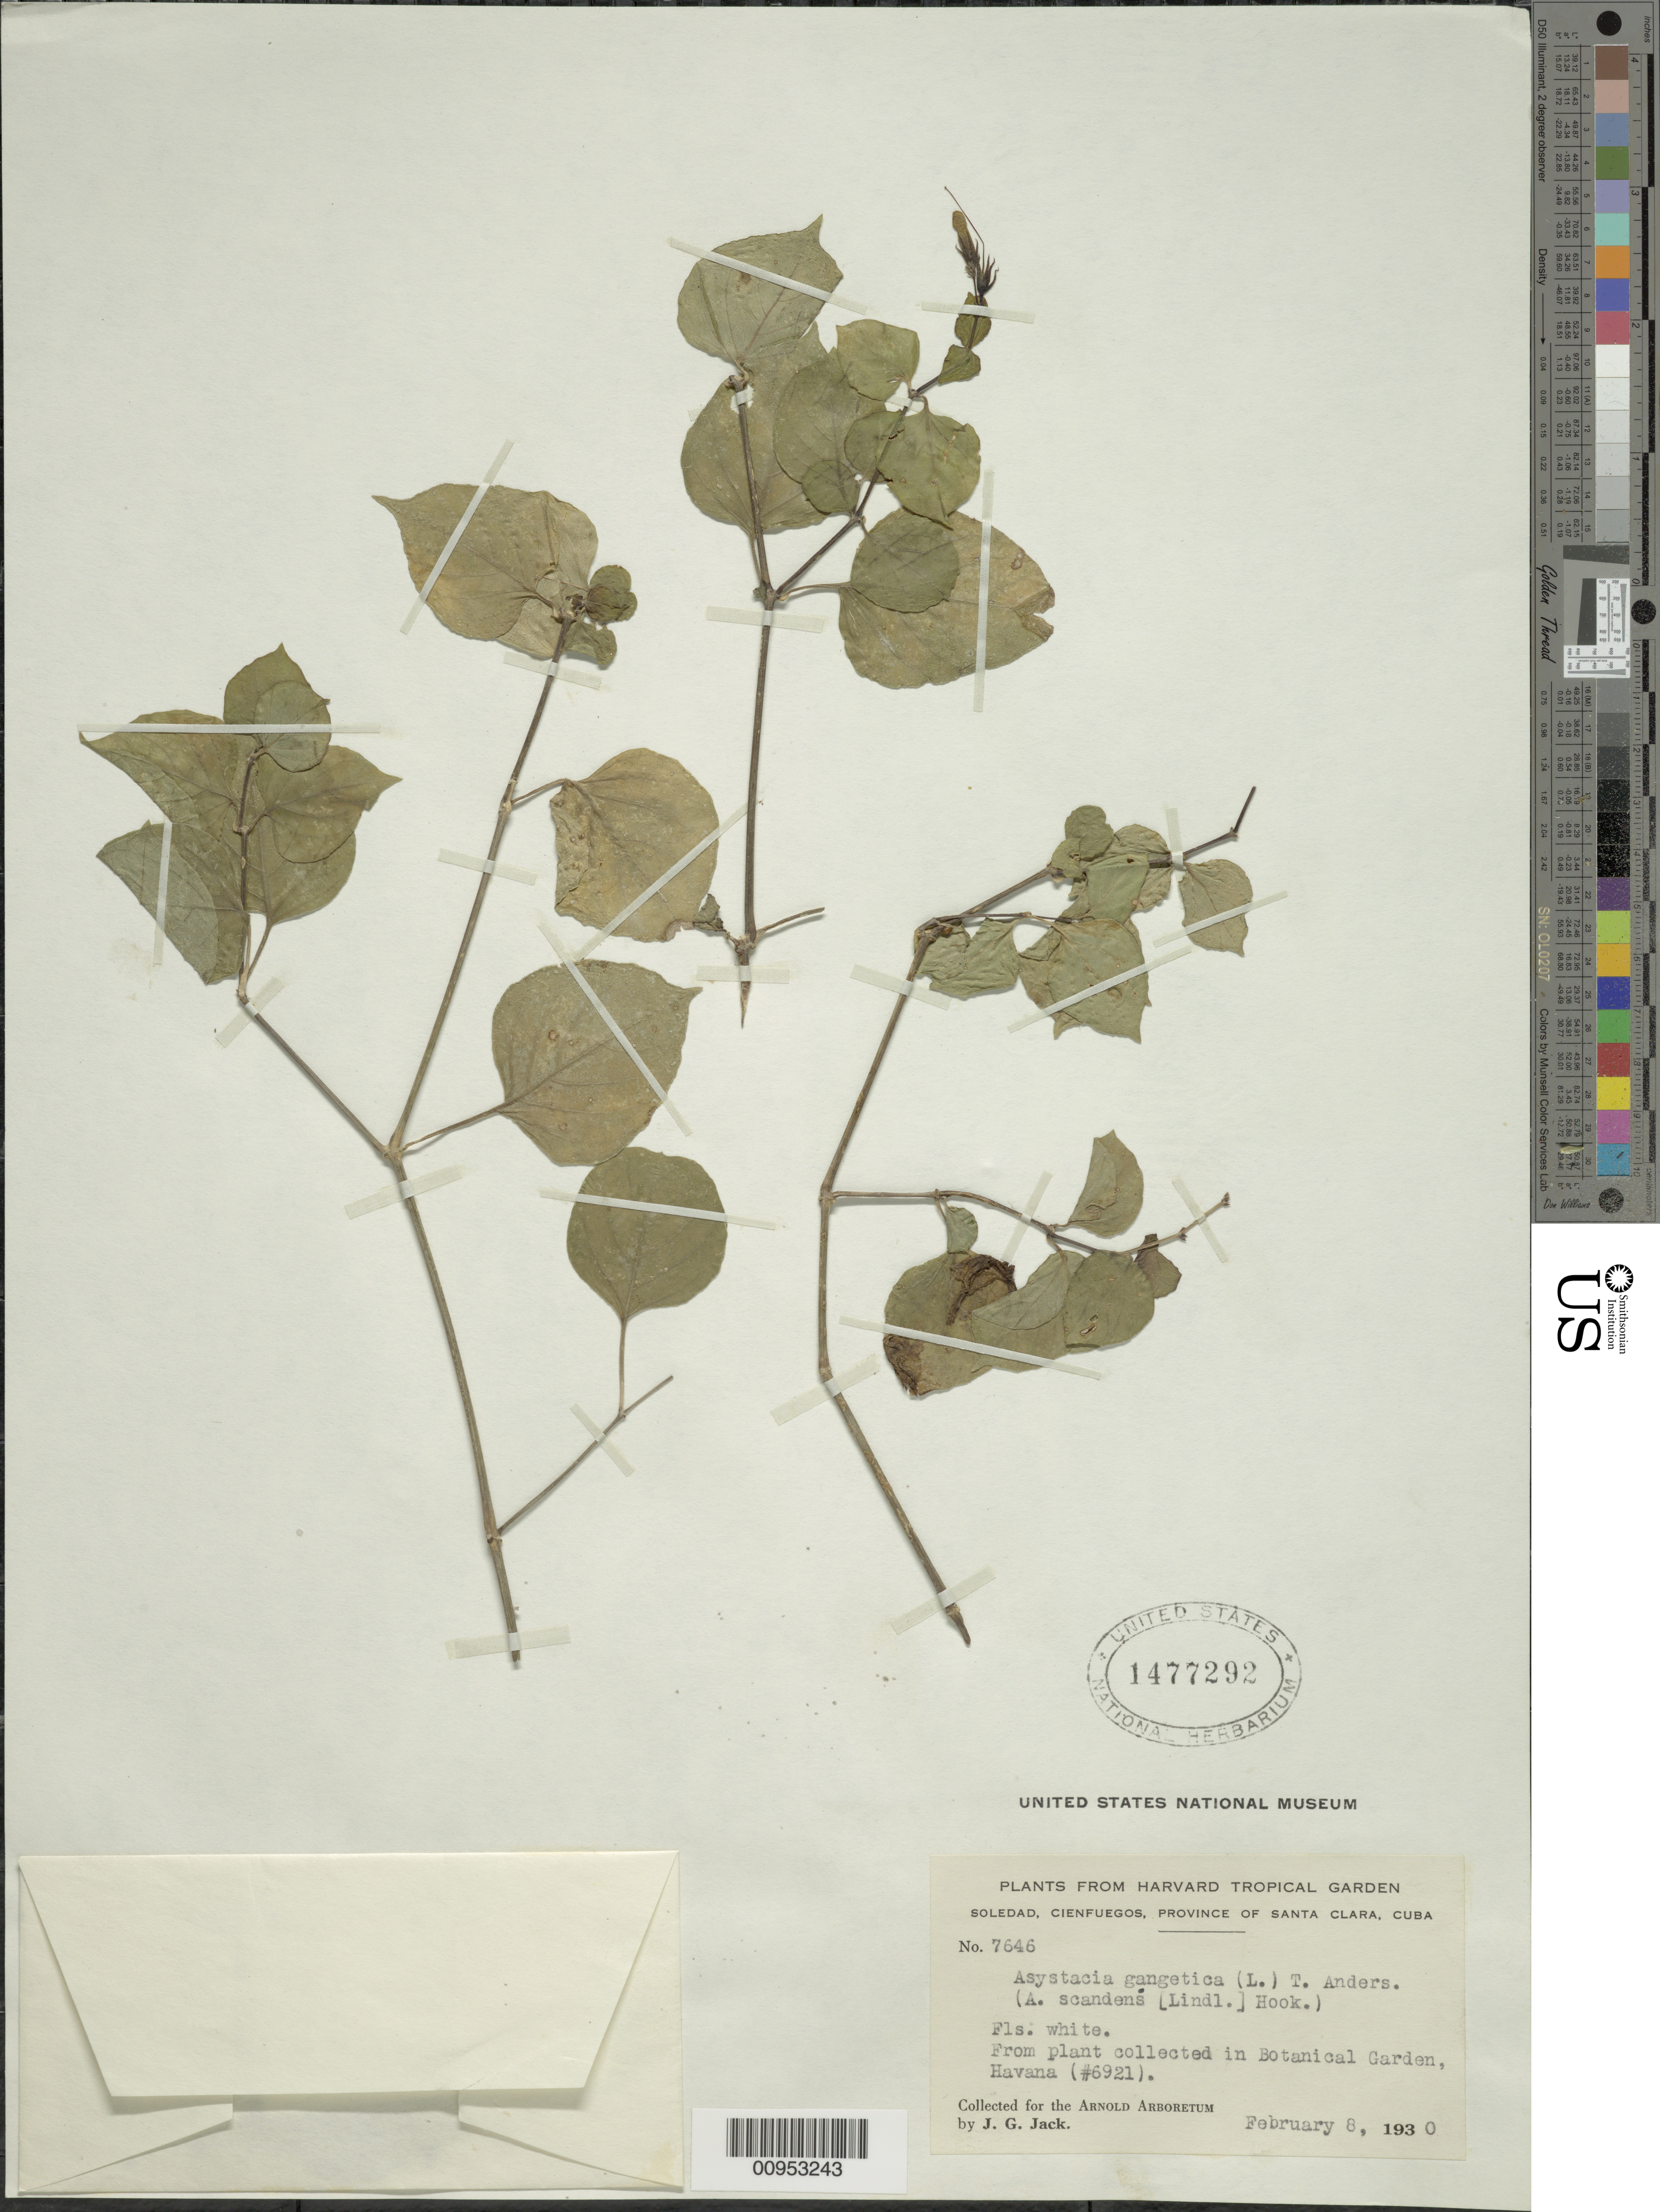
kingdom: Plantae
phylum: Tracheophyta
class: Magnoliopsida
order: Lamiales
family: Acanthaceae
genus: Asystasia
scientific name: Asystasia gangetica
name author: (L.) T. Anderson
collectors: J. G. Jack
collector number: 7646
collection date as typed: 08 Feb 1930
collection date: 1930-02-08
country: Cuba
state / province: Santa Clara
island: Cuba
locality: Botanical Garden Havana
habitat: Garden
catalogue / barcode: US 1477292